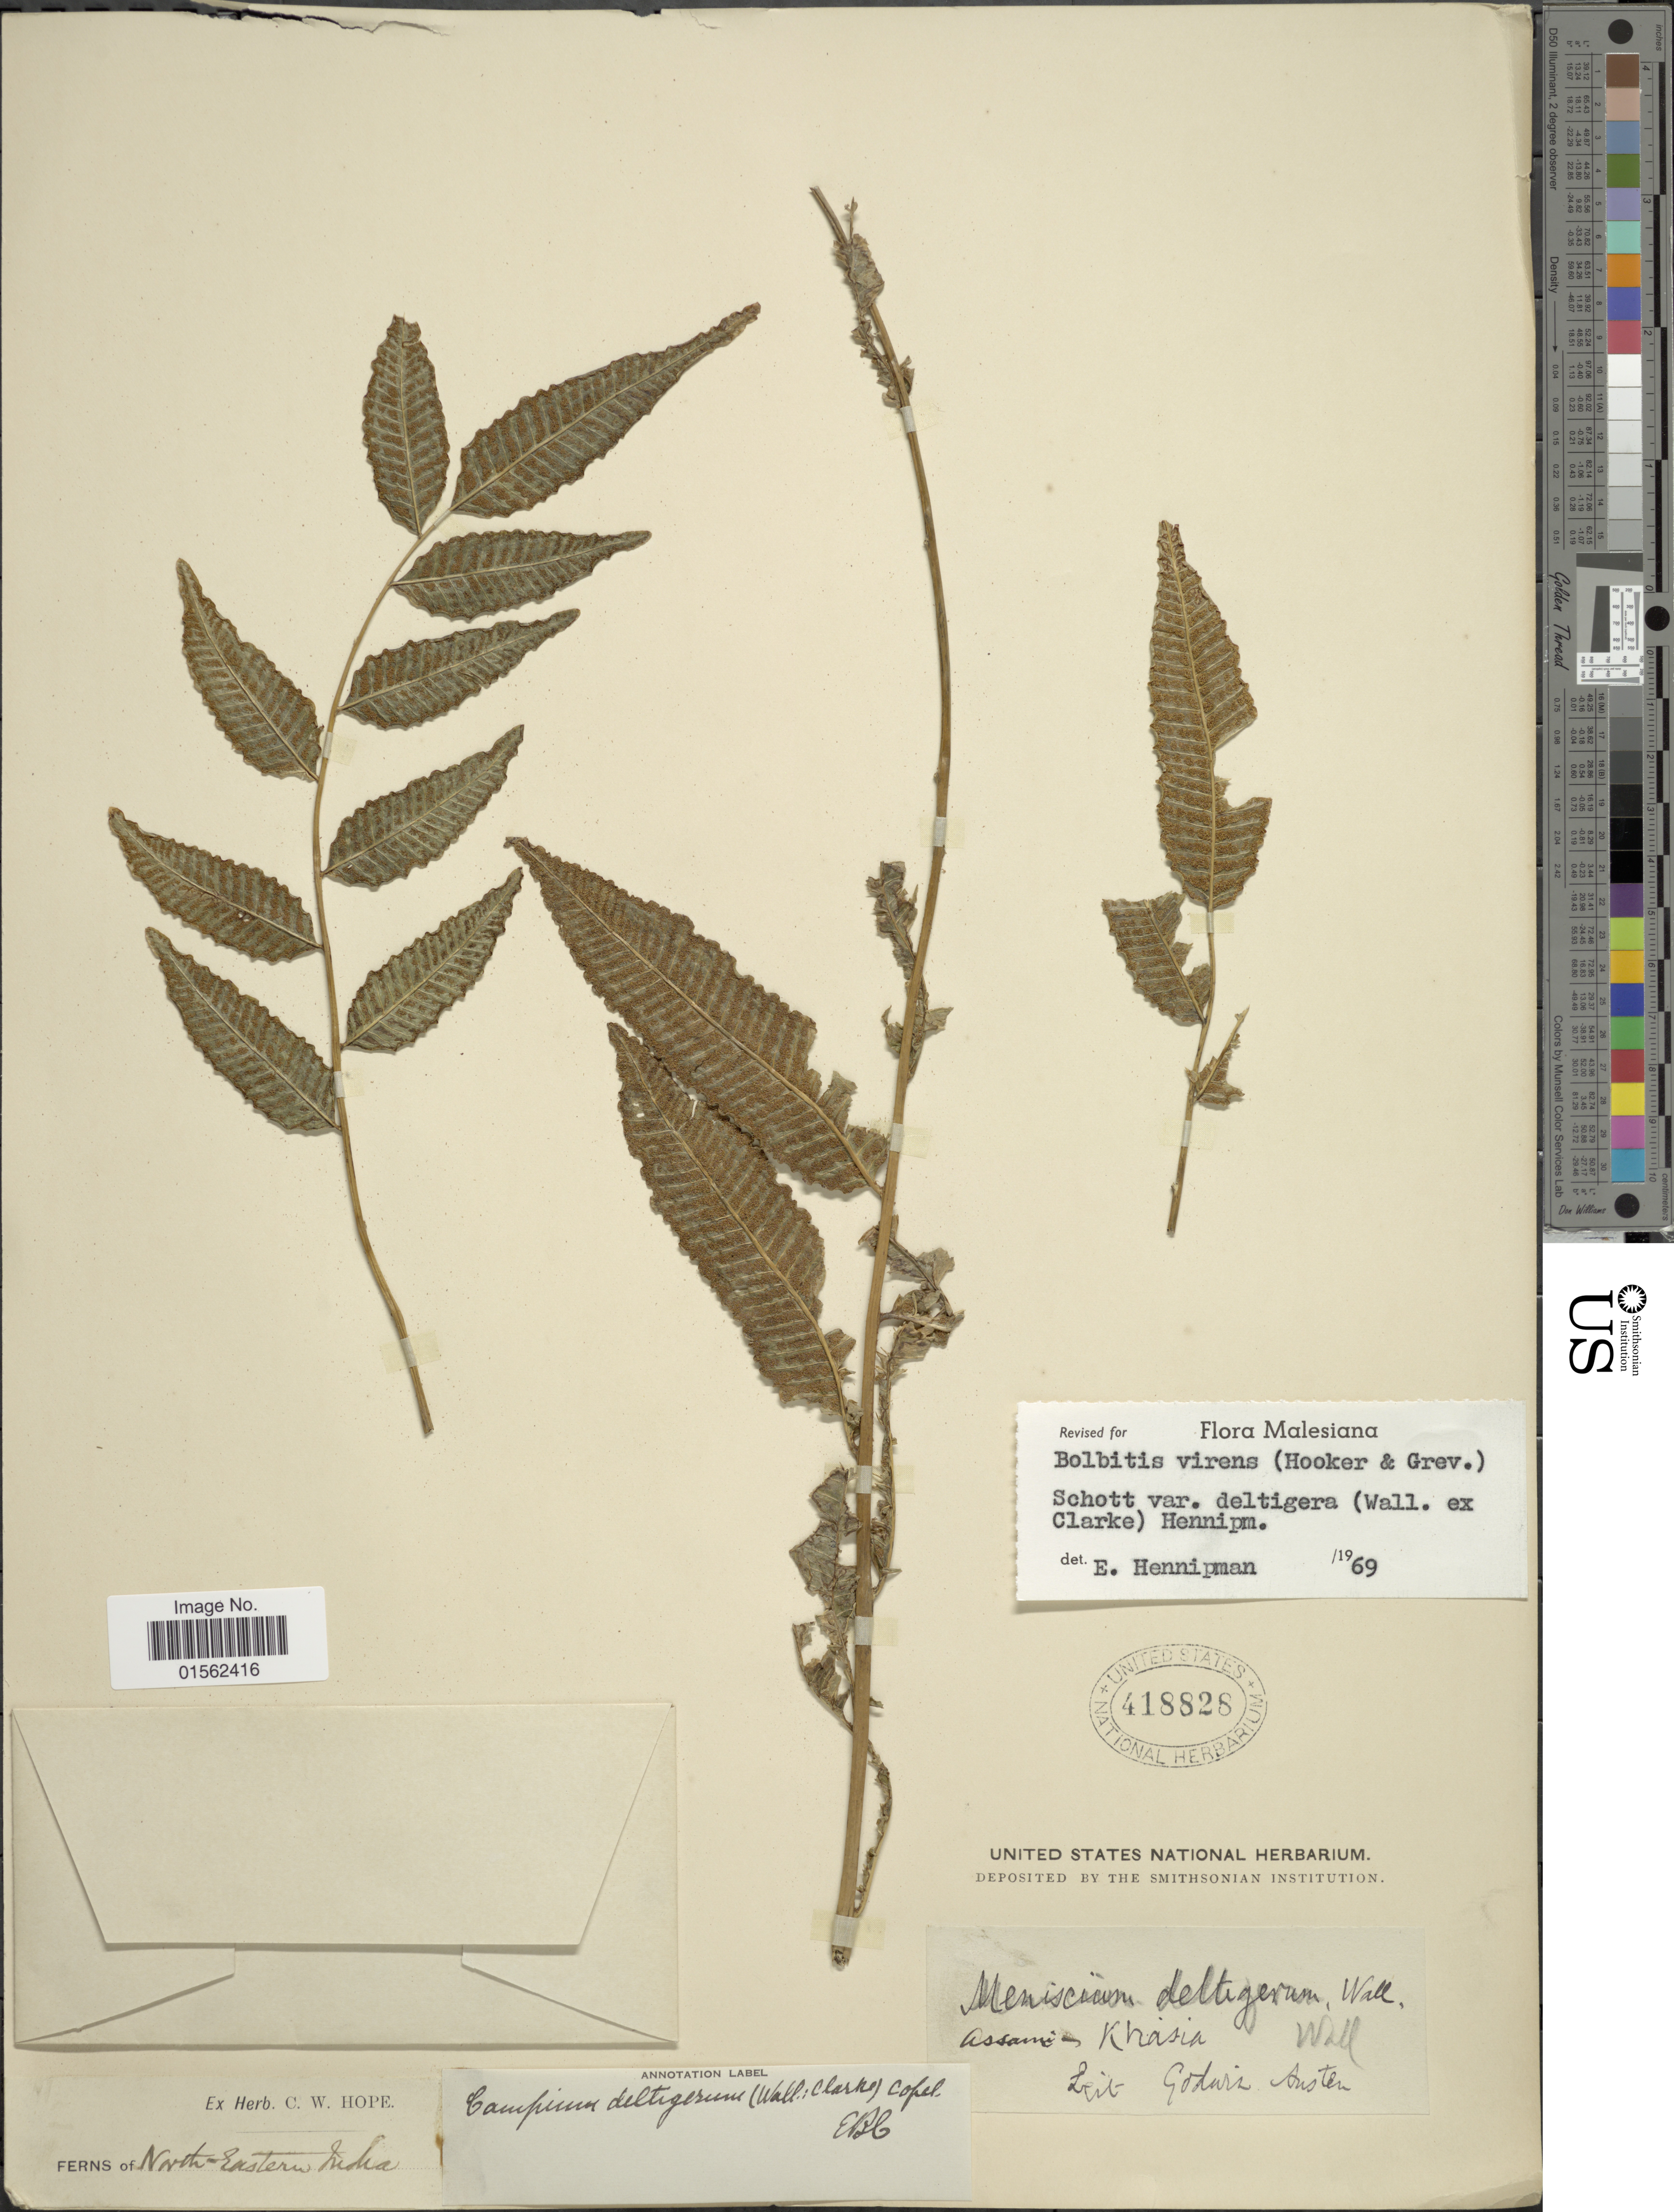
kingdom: Plantae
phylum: Tracheophyta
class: Polypodiopsida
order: Polypodiales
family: Dryopteridaceae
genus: Bolbitis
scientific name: Bolbitis virens var. deltigera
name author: (Wall. ex Clarke) Hennipman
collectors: G. Austen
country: India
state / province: Assam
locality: Khasia, North- Eastern India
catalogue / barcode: US 418828